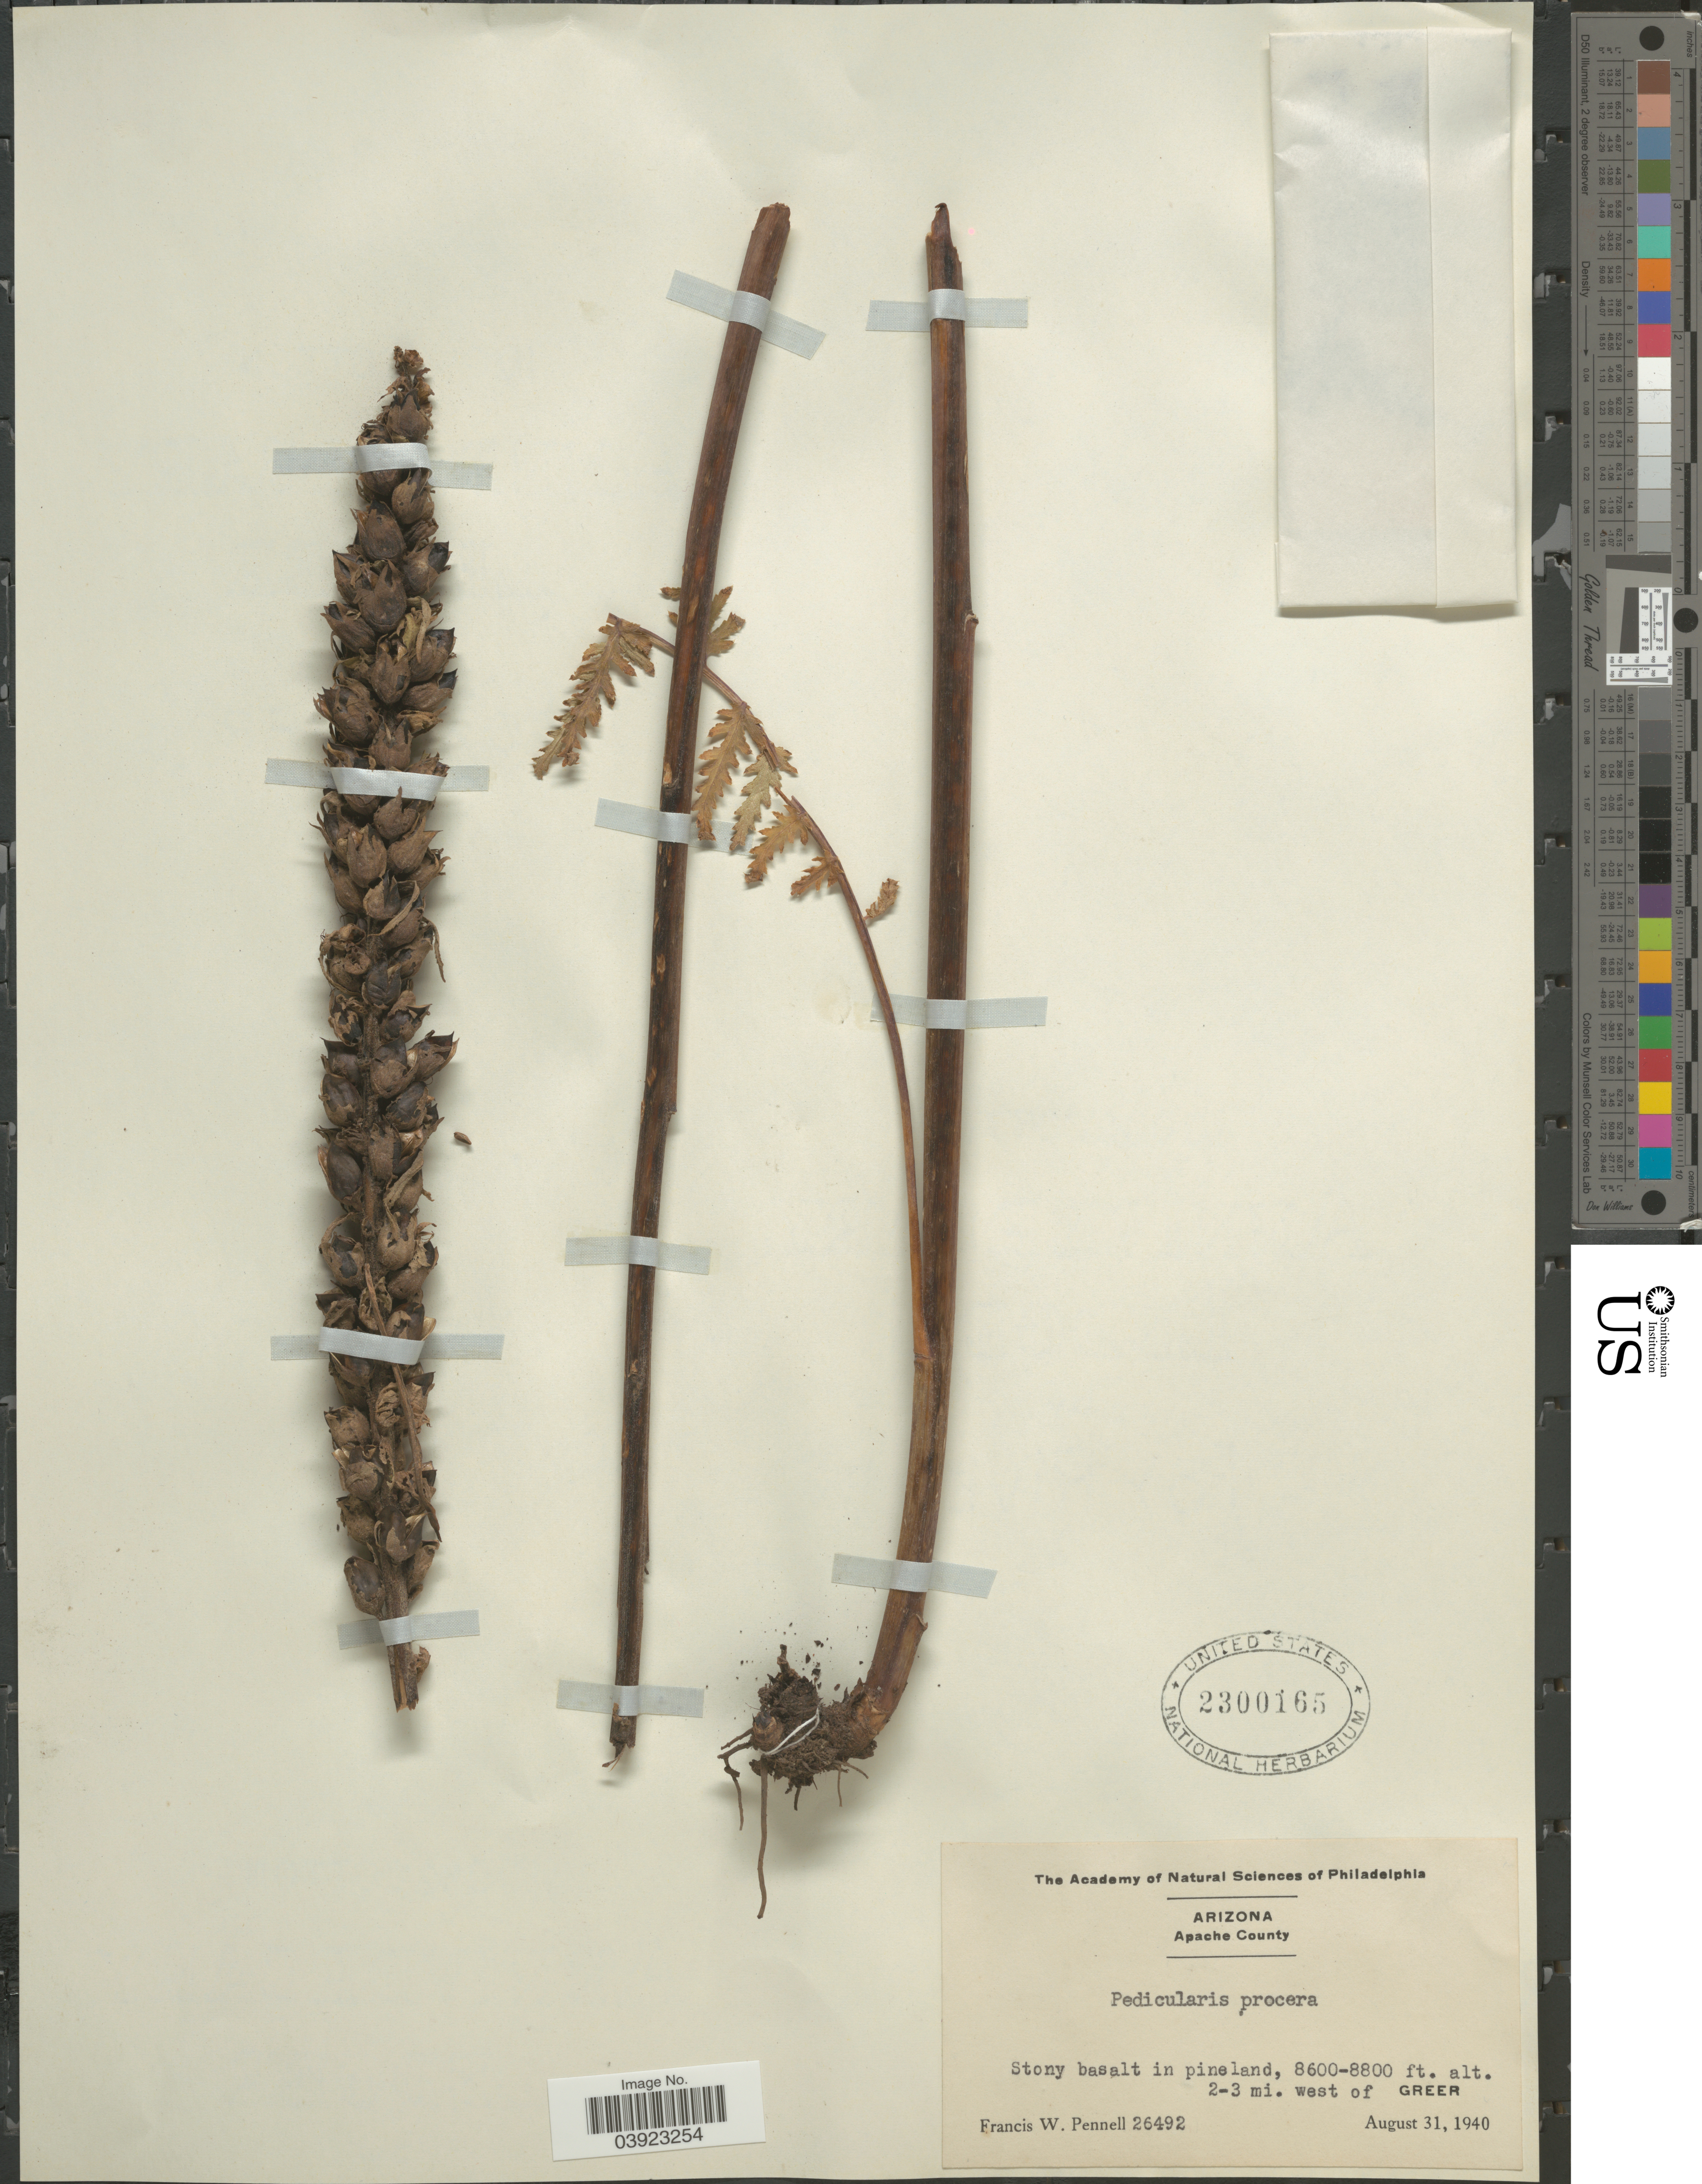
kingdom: Plantae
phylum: Tracheophyta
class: Magnoliopsida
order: Lamiales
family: Orobanchaceae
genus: Pedicularis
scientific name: Pedicularis procera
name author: A. Gray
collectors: F. W. Pennell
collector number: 26492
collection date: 1940-08-31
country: United States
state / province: Arizona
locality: Apache County. 2-3 mi. west of Greer.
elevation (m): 2621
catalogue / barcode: US 2300165